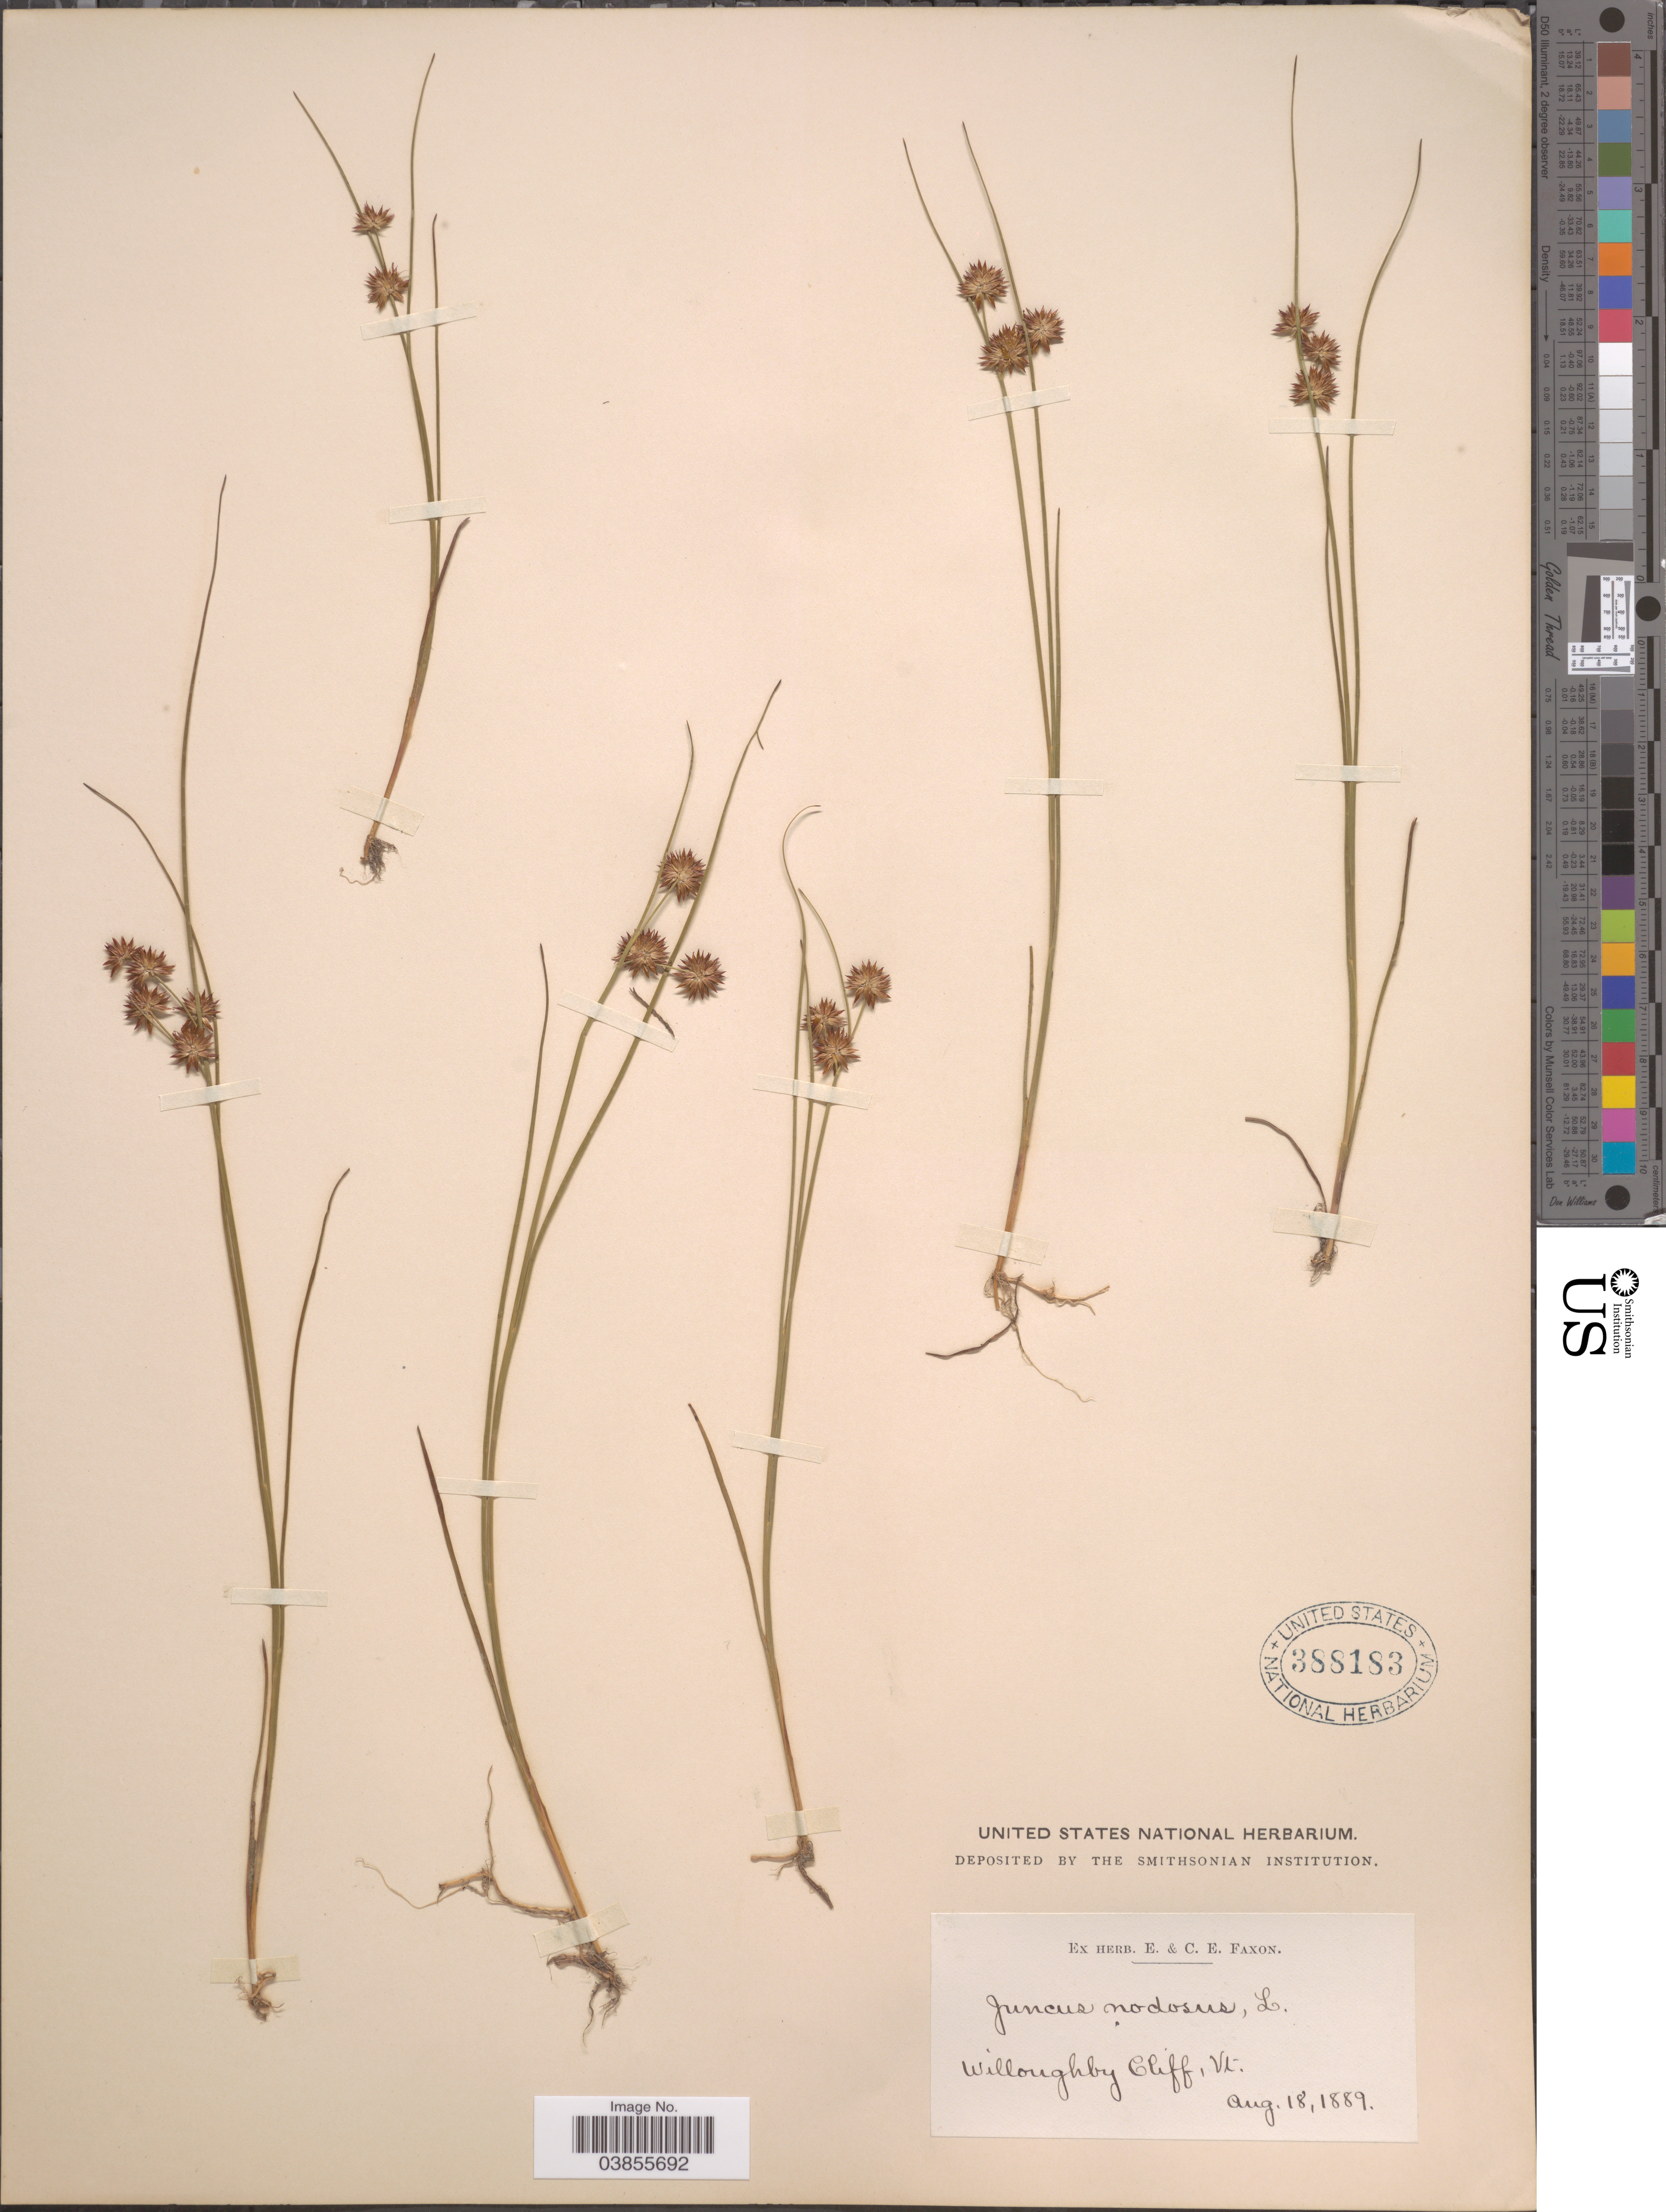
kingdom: Plantae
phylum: Tracheophyta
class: Liliopsida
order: Poales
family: Juncaceae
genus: Juncus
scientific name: Juncus nodosus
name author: L.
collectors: ex herb. E. & C.E. Faxon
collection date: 1889-08-18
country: United States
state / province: Vermont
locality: Willoughby Cliff.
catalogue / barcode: US 388183